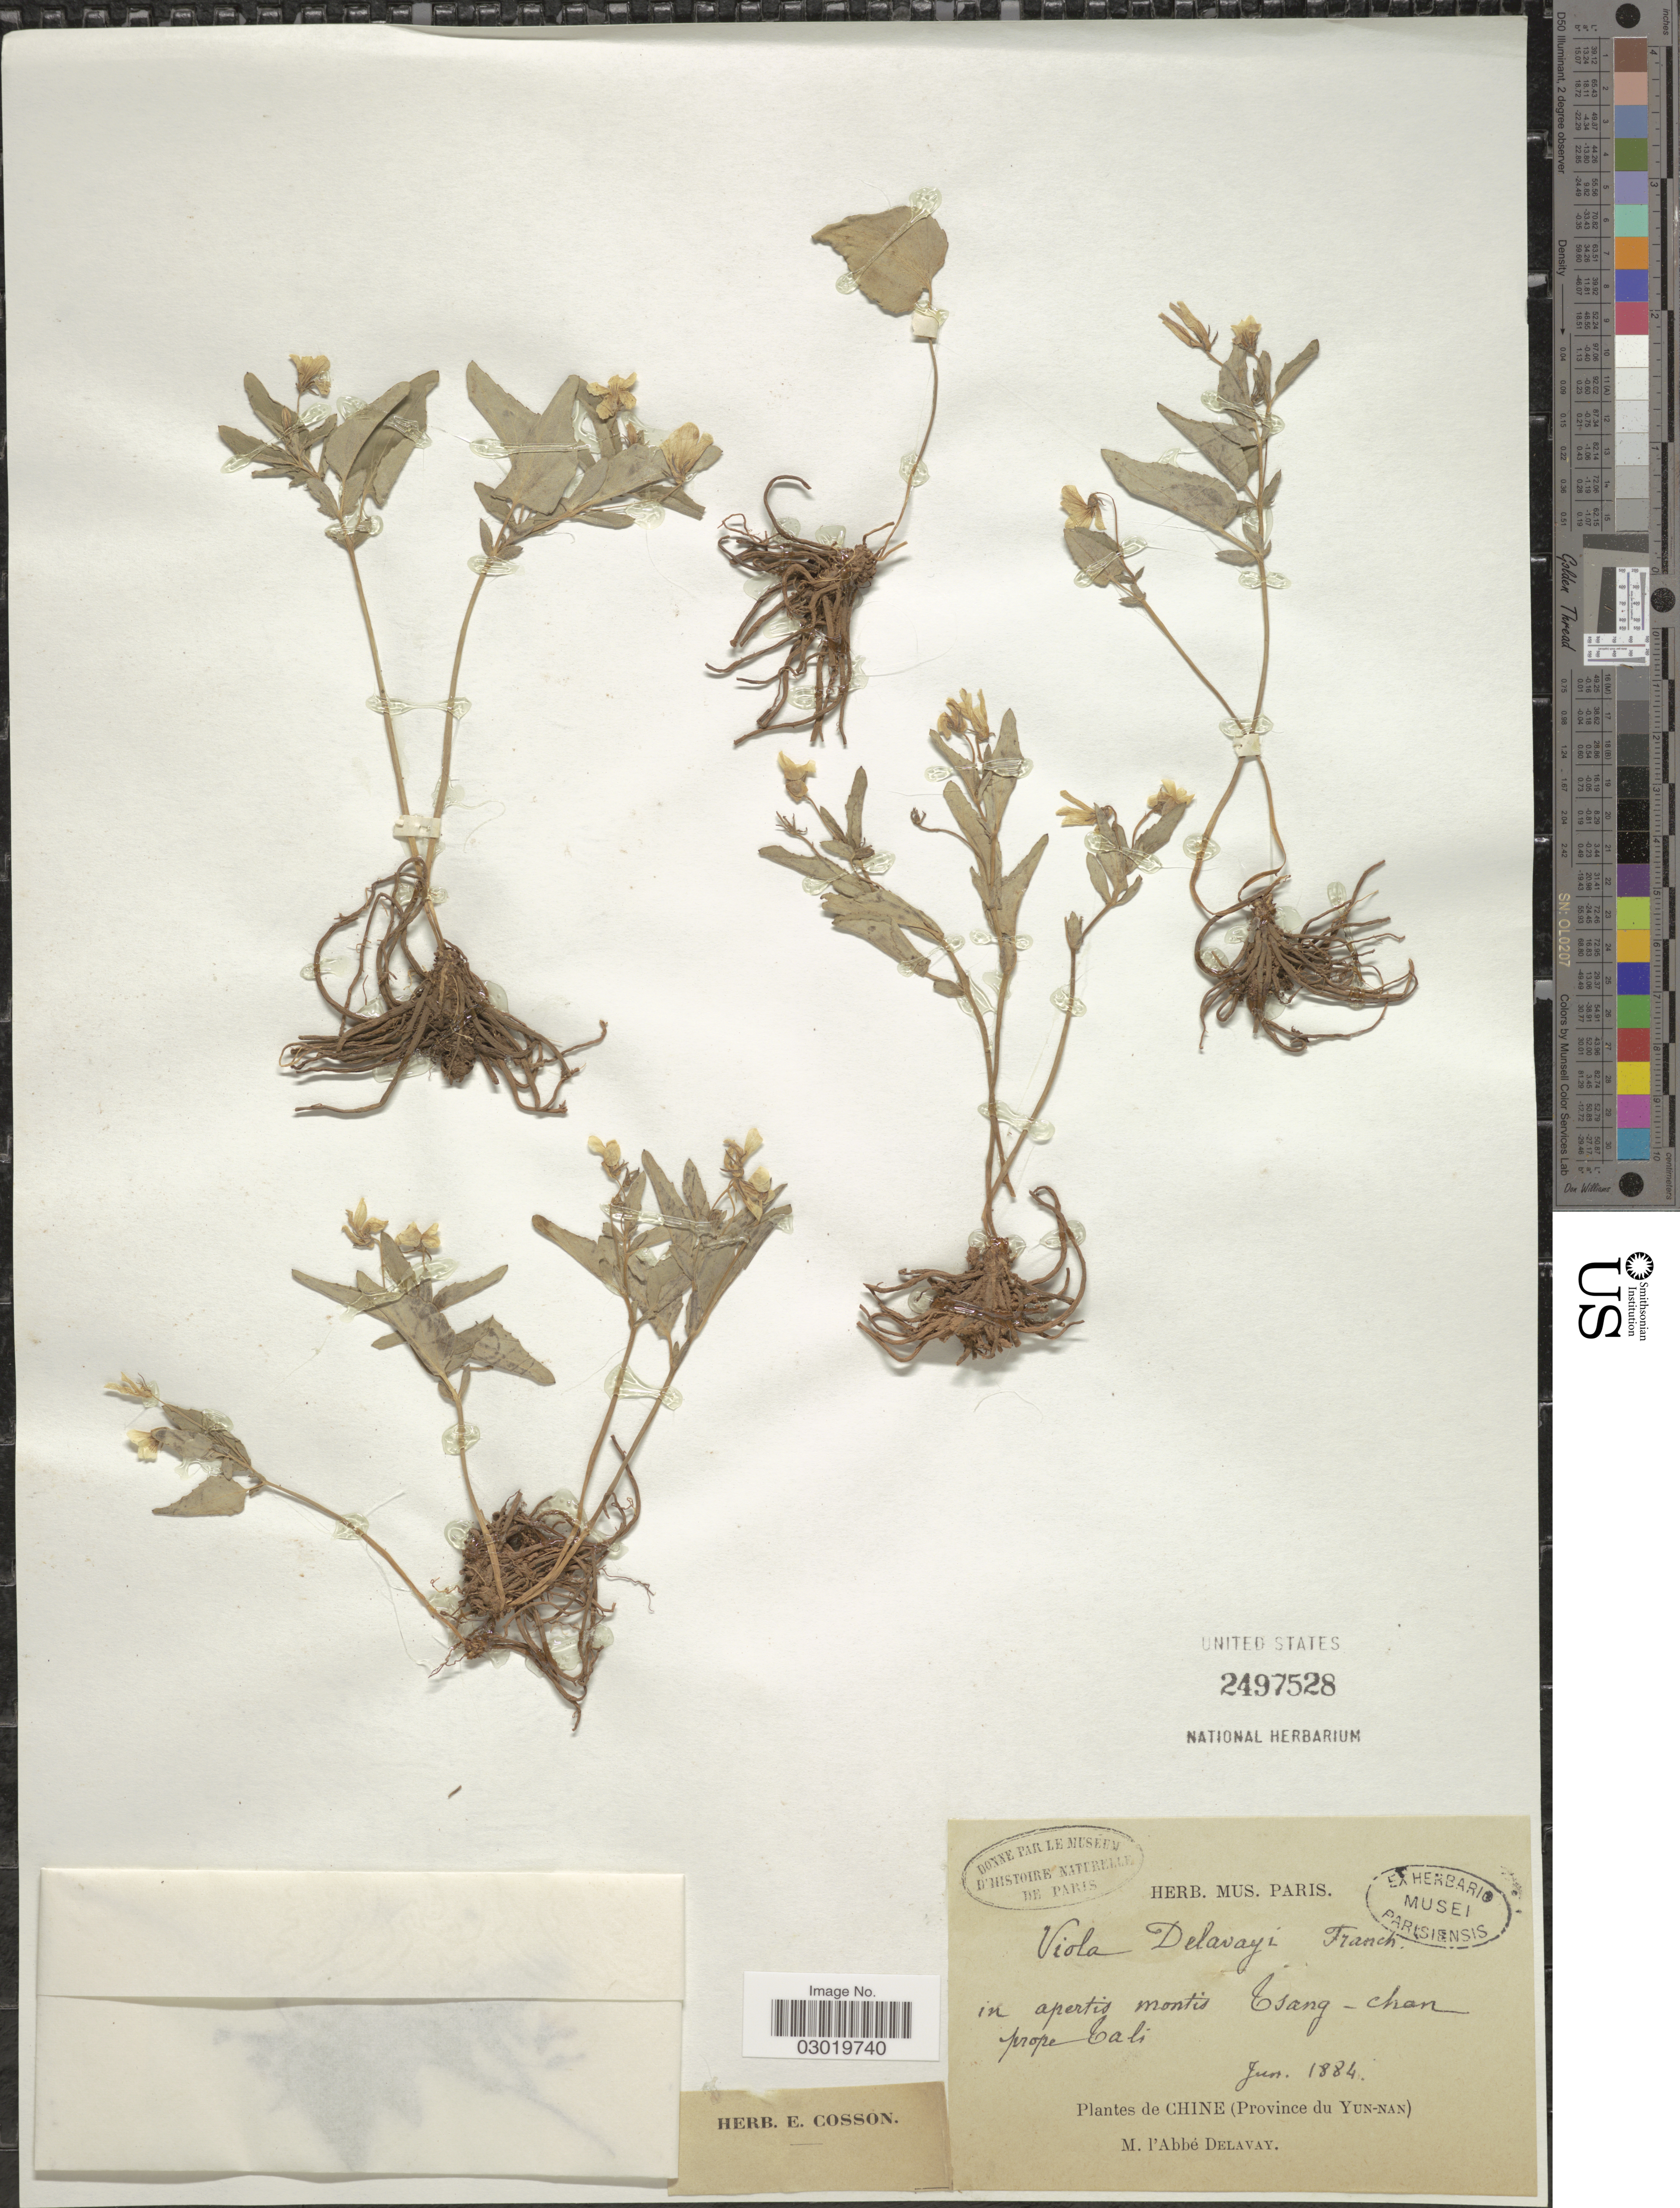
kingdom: Plantae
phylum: Tracheophyta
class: Magnoliopsida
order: Malpighiales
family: Violaceae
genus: Viola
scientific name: Viola delavayi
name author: Franch.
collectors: P. Delavay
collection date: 1884-06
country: China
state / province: Yunnan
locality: In apertis montis Tsang-chan prope Tali. (Province du Yun-nan).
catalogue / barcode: US 2497528